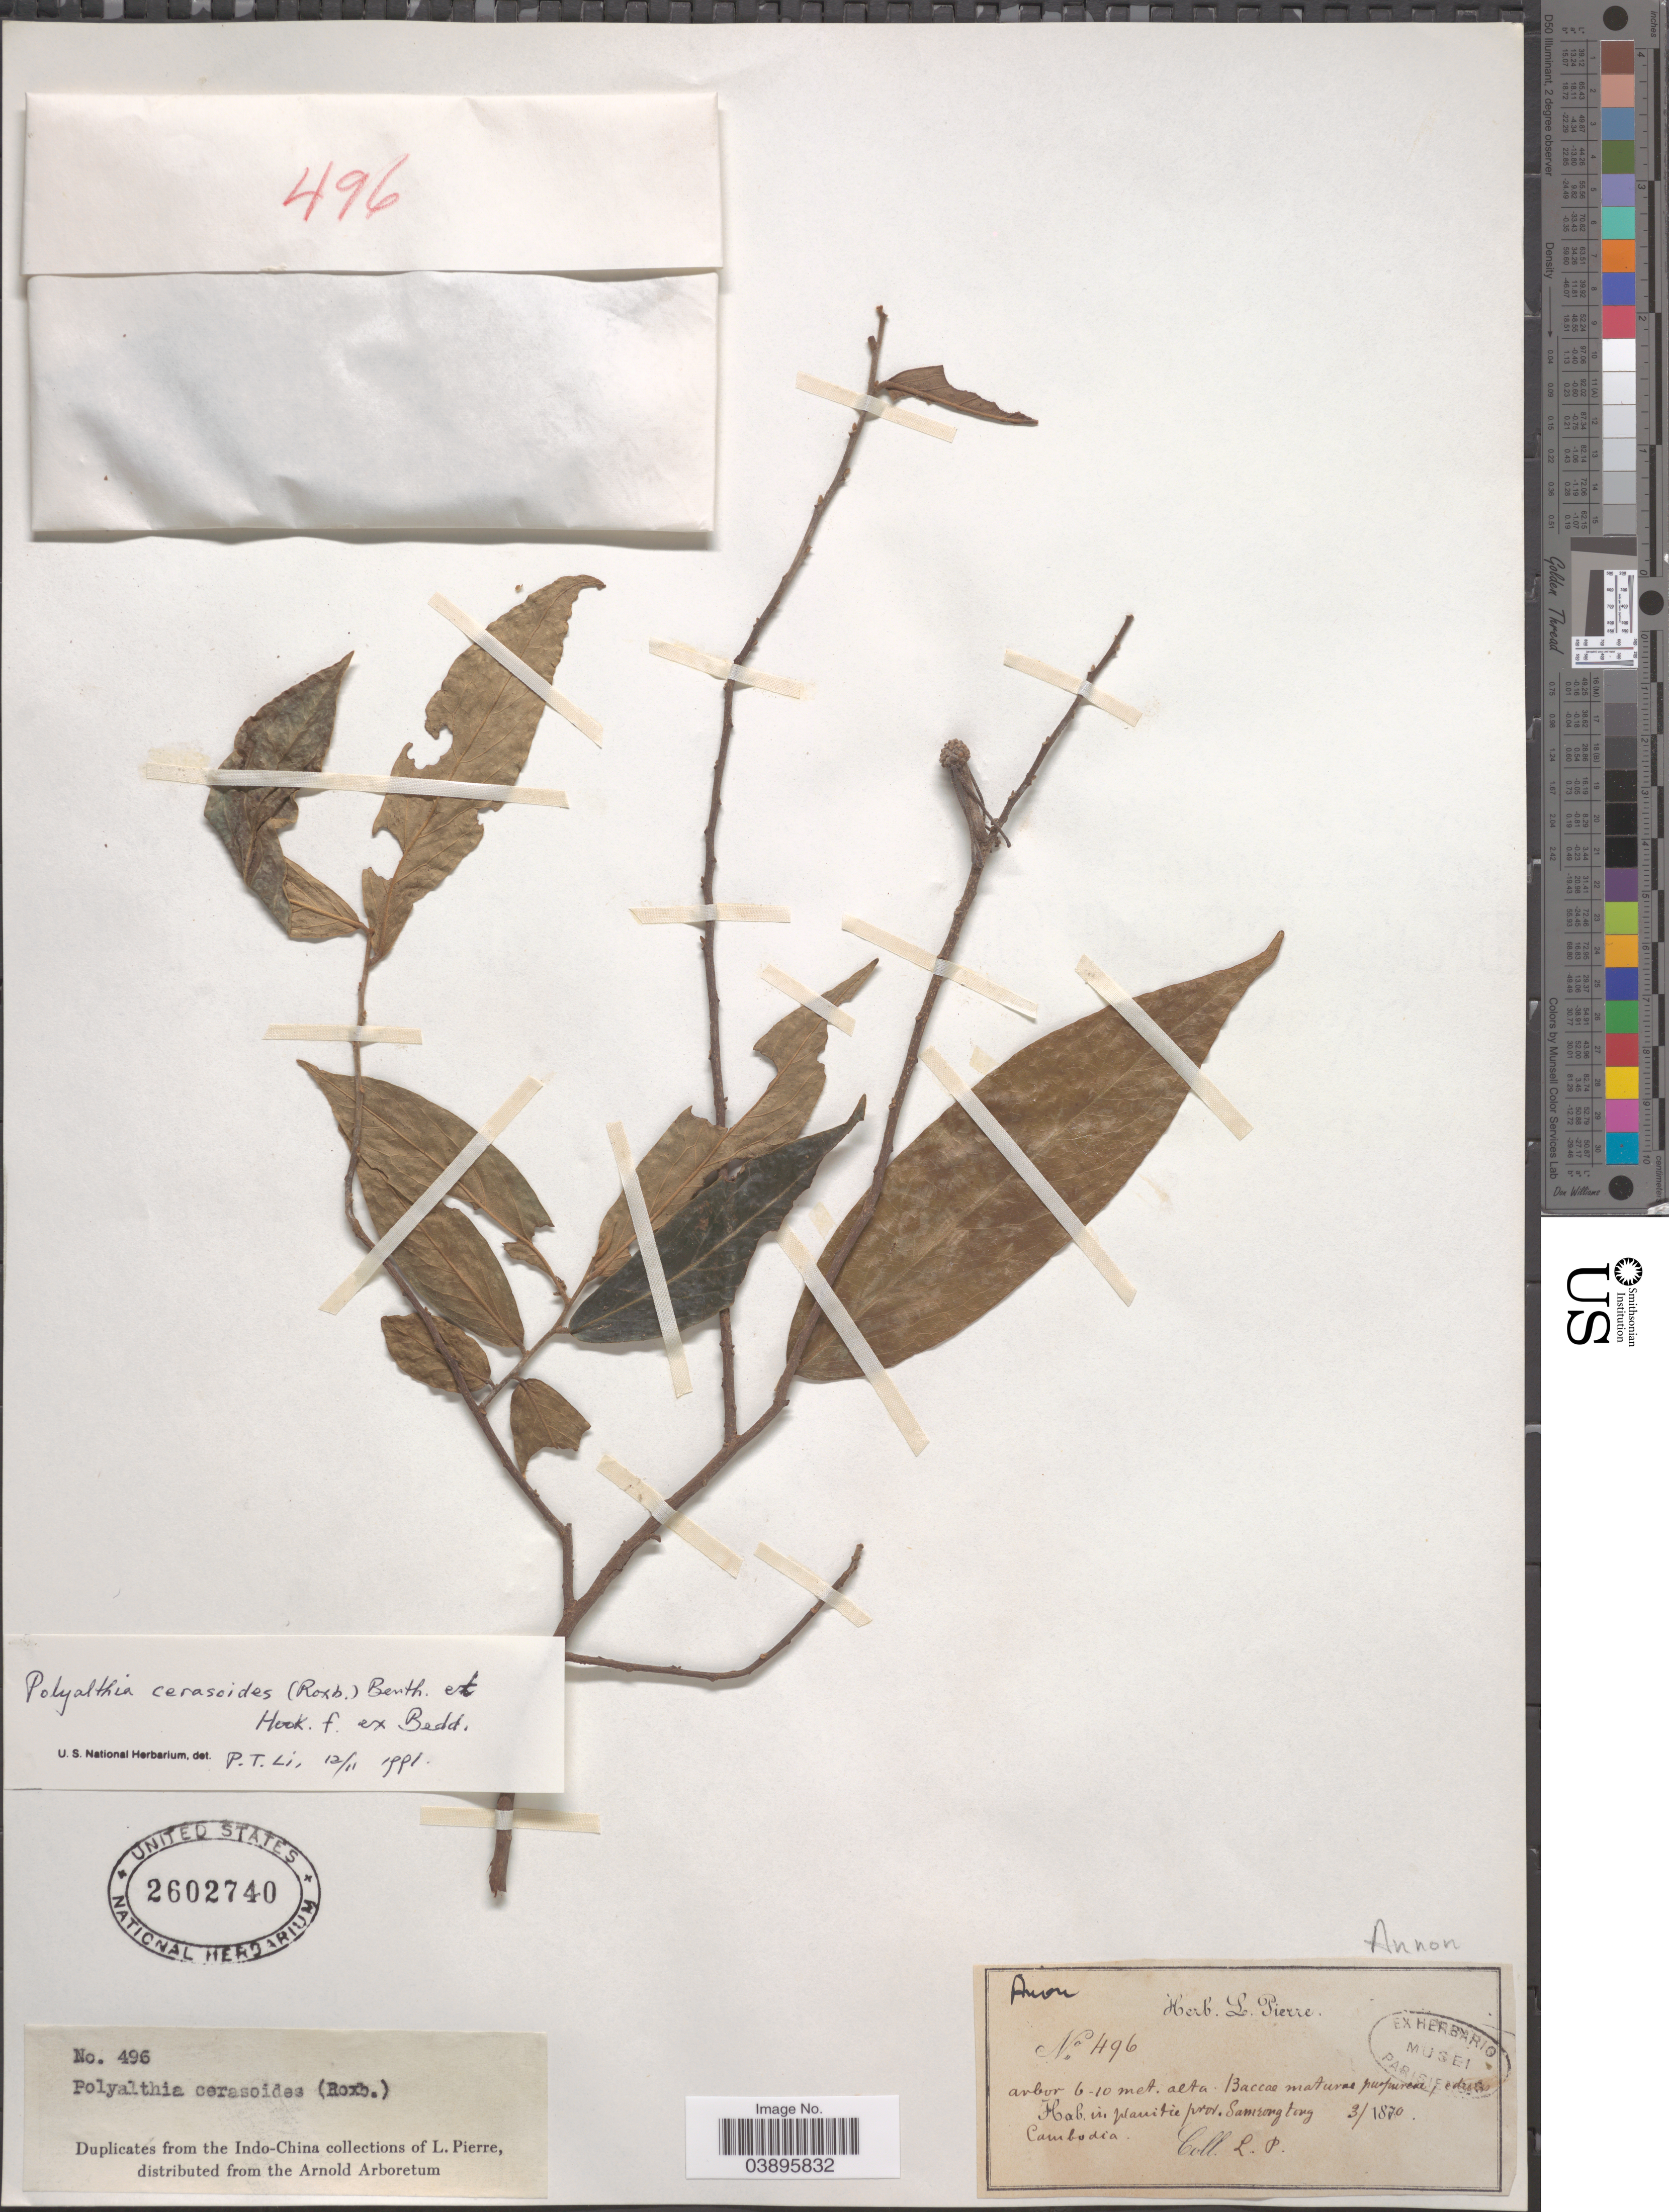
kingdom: Plantae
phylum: Tracheophyta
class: Magnoliopsida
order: Magnoliales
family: Annonaceae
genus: Polyalthia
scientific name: Polyalthia cerasoides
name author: (Roxb.) Benth. et al.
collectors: L. Pierre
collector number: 496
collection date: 1870-03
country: Cambodia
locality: In planitie prov. Samrongtong.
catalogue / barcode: US 2602740